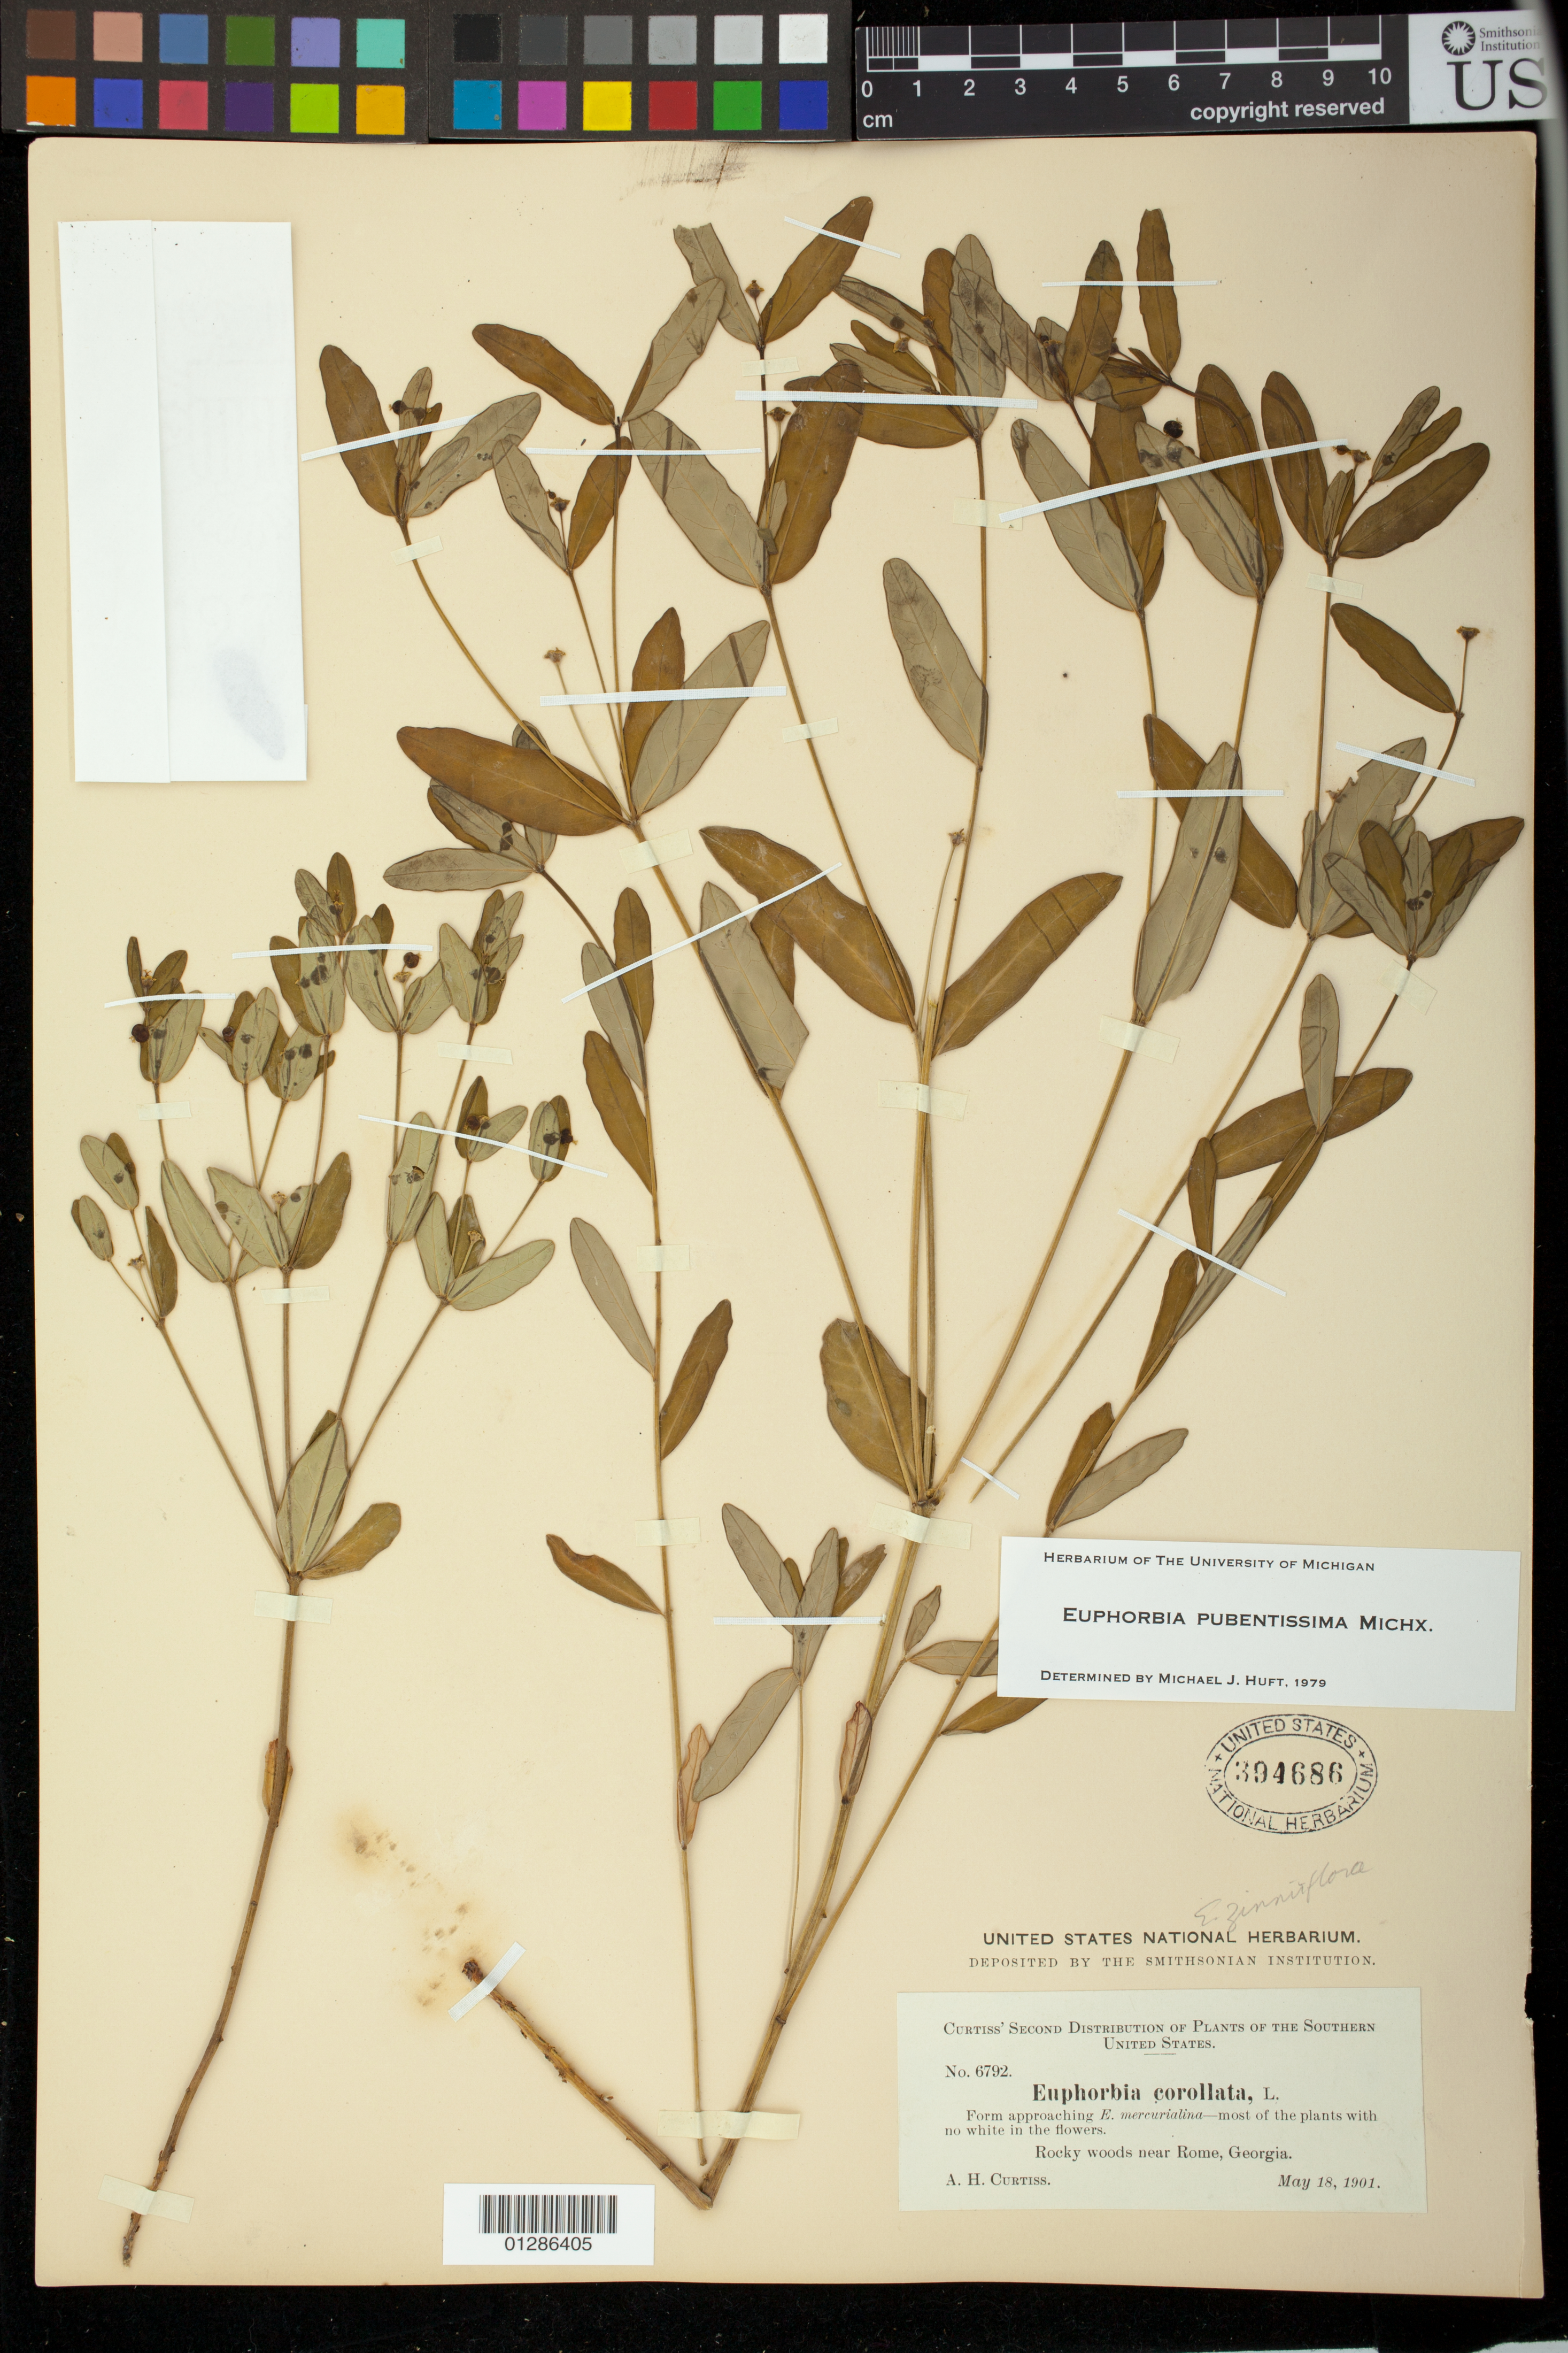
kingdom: Plantae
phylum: Tracheophyta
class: Magnoliopsida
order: Malpighiales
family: Euphorbiaceae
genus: Euphorbia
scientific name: Euphorbia pubentissima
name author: Michx.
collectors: A. H. Curtiss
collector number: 6792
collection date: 1901-05-18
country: United States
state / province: Georgia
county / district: Floyd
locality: near Rome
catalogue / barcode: US 394686